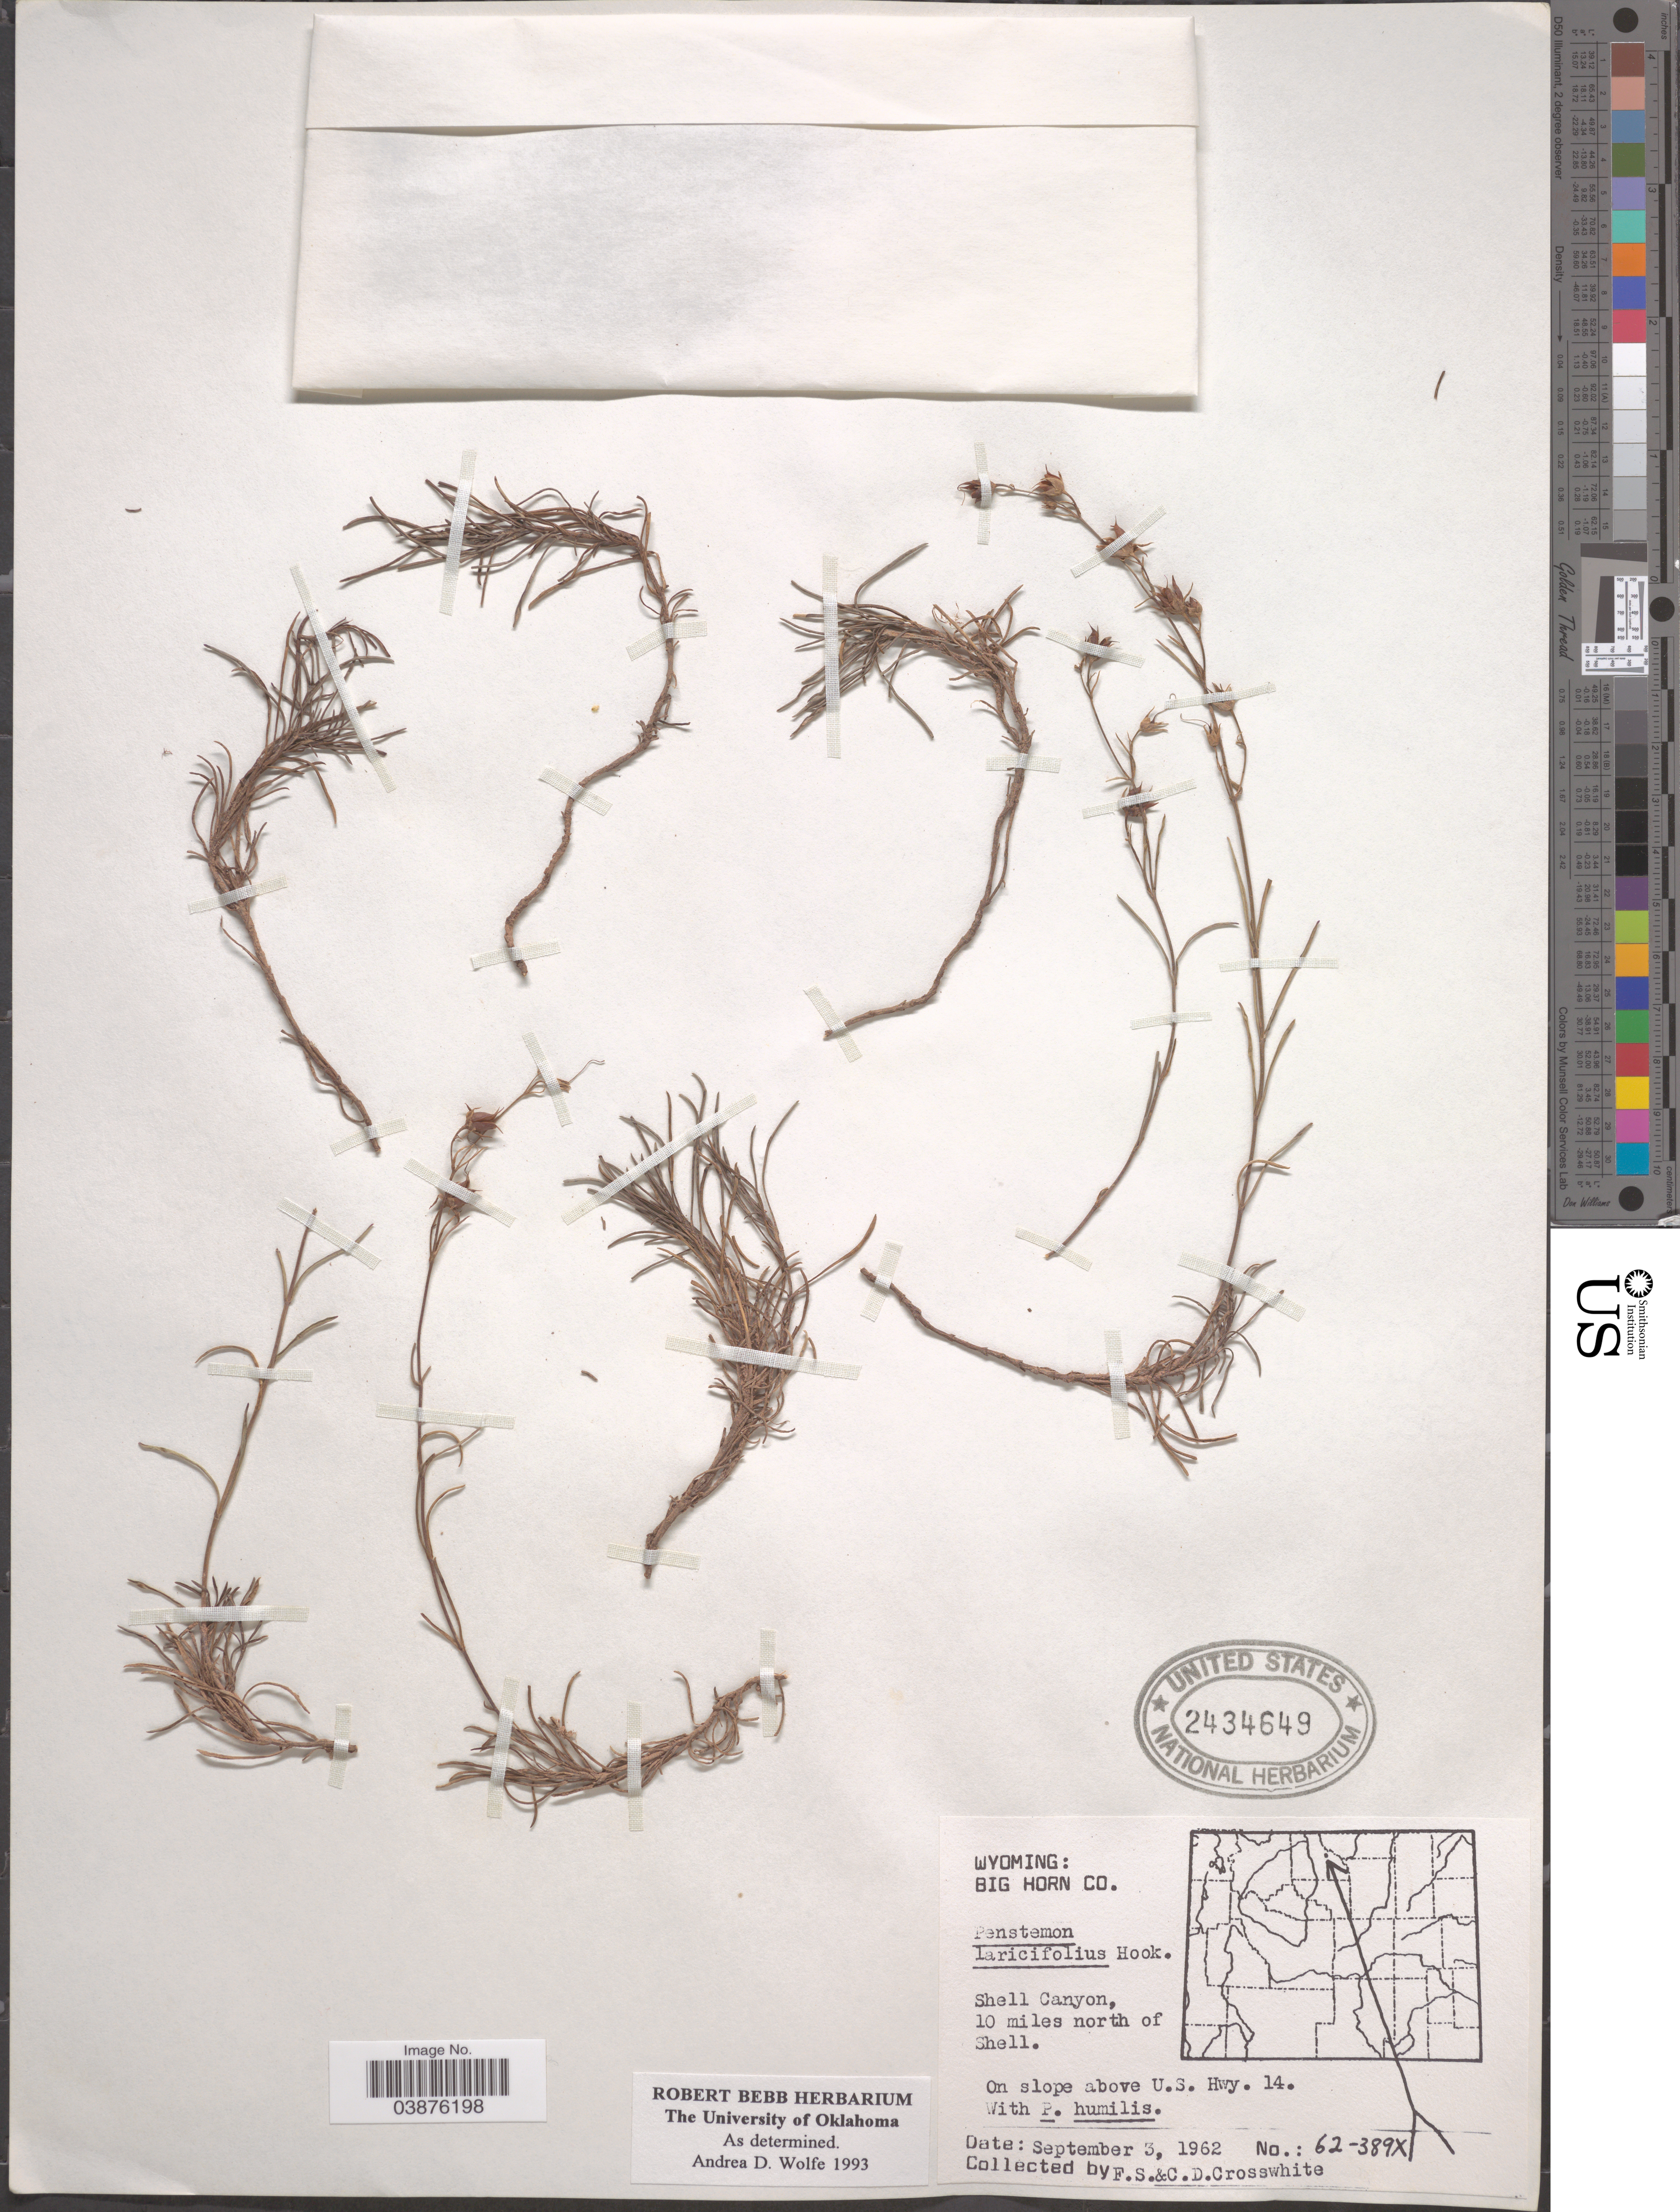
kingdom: Plantae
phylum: Tracheophyta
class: Magnoliopsida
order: Lamiales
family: Plantaginaceae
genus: Penstemon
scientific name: Penstemon laricifolius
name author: Hook. & Arn.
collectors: F. Crosswhite & C. Crosswhite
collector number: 62-389x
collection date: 1962-09-03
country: United States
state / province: Wyoming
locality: Big Horn Co. Shell Canyon, 10 miles north of Shell. On slope above U.S. Hwy. 14.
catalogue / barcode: US 2434649